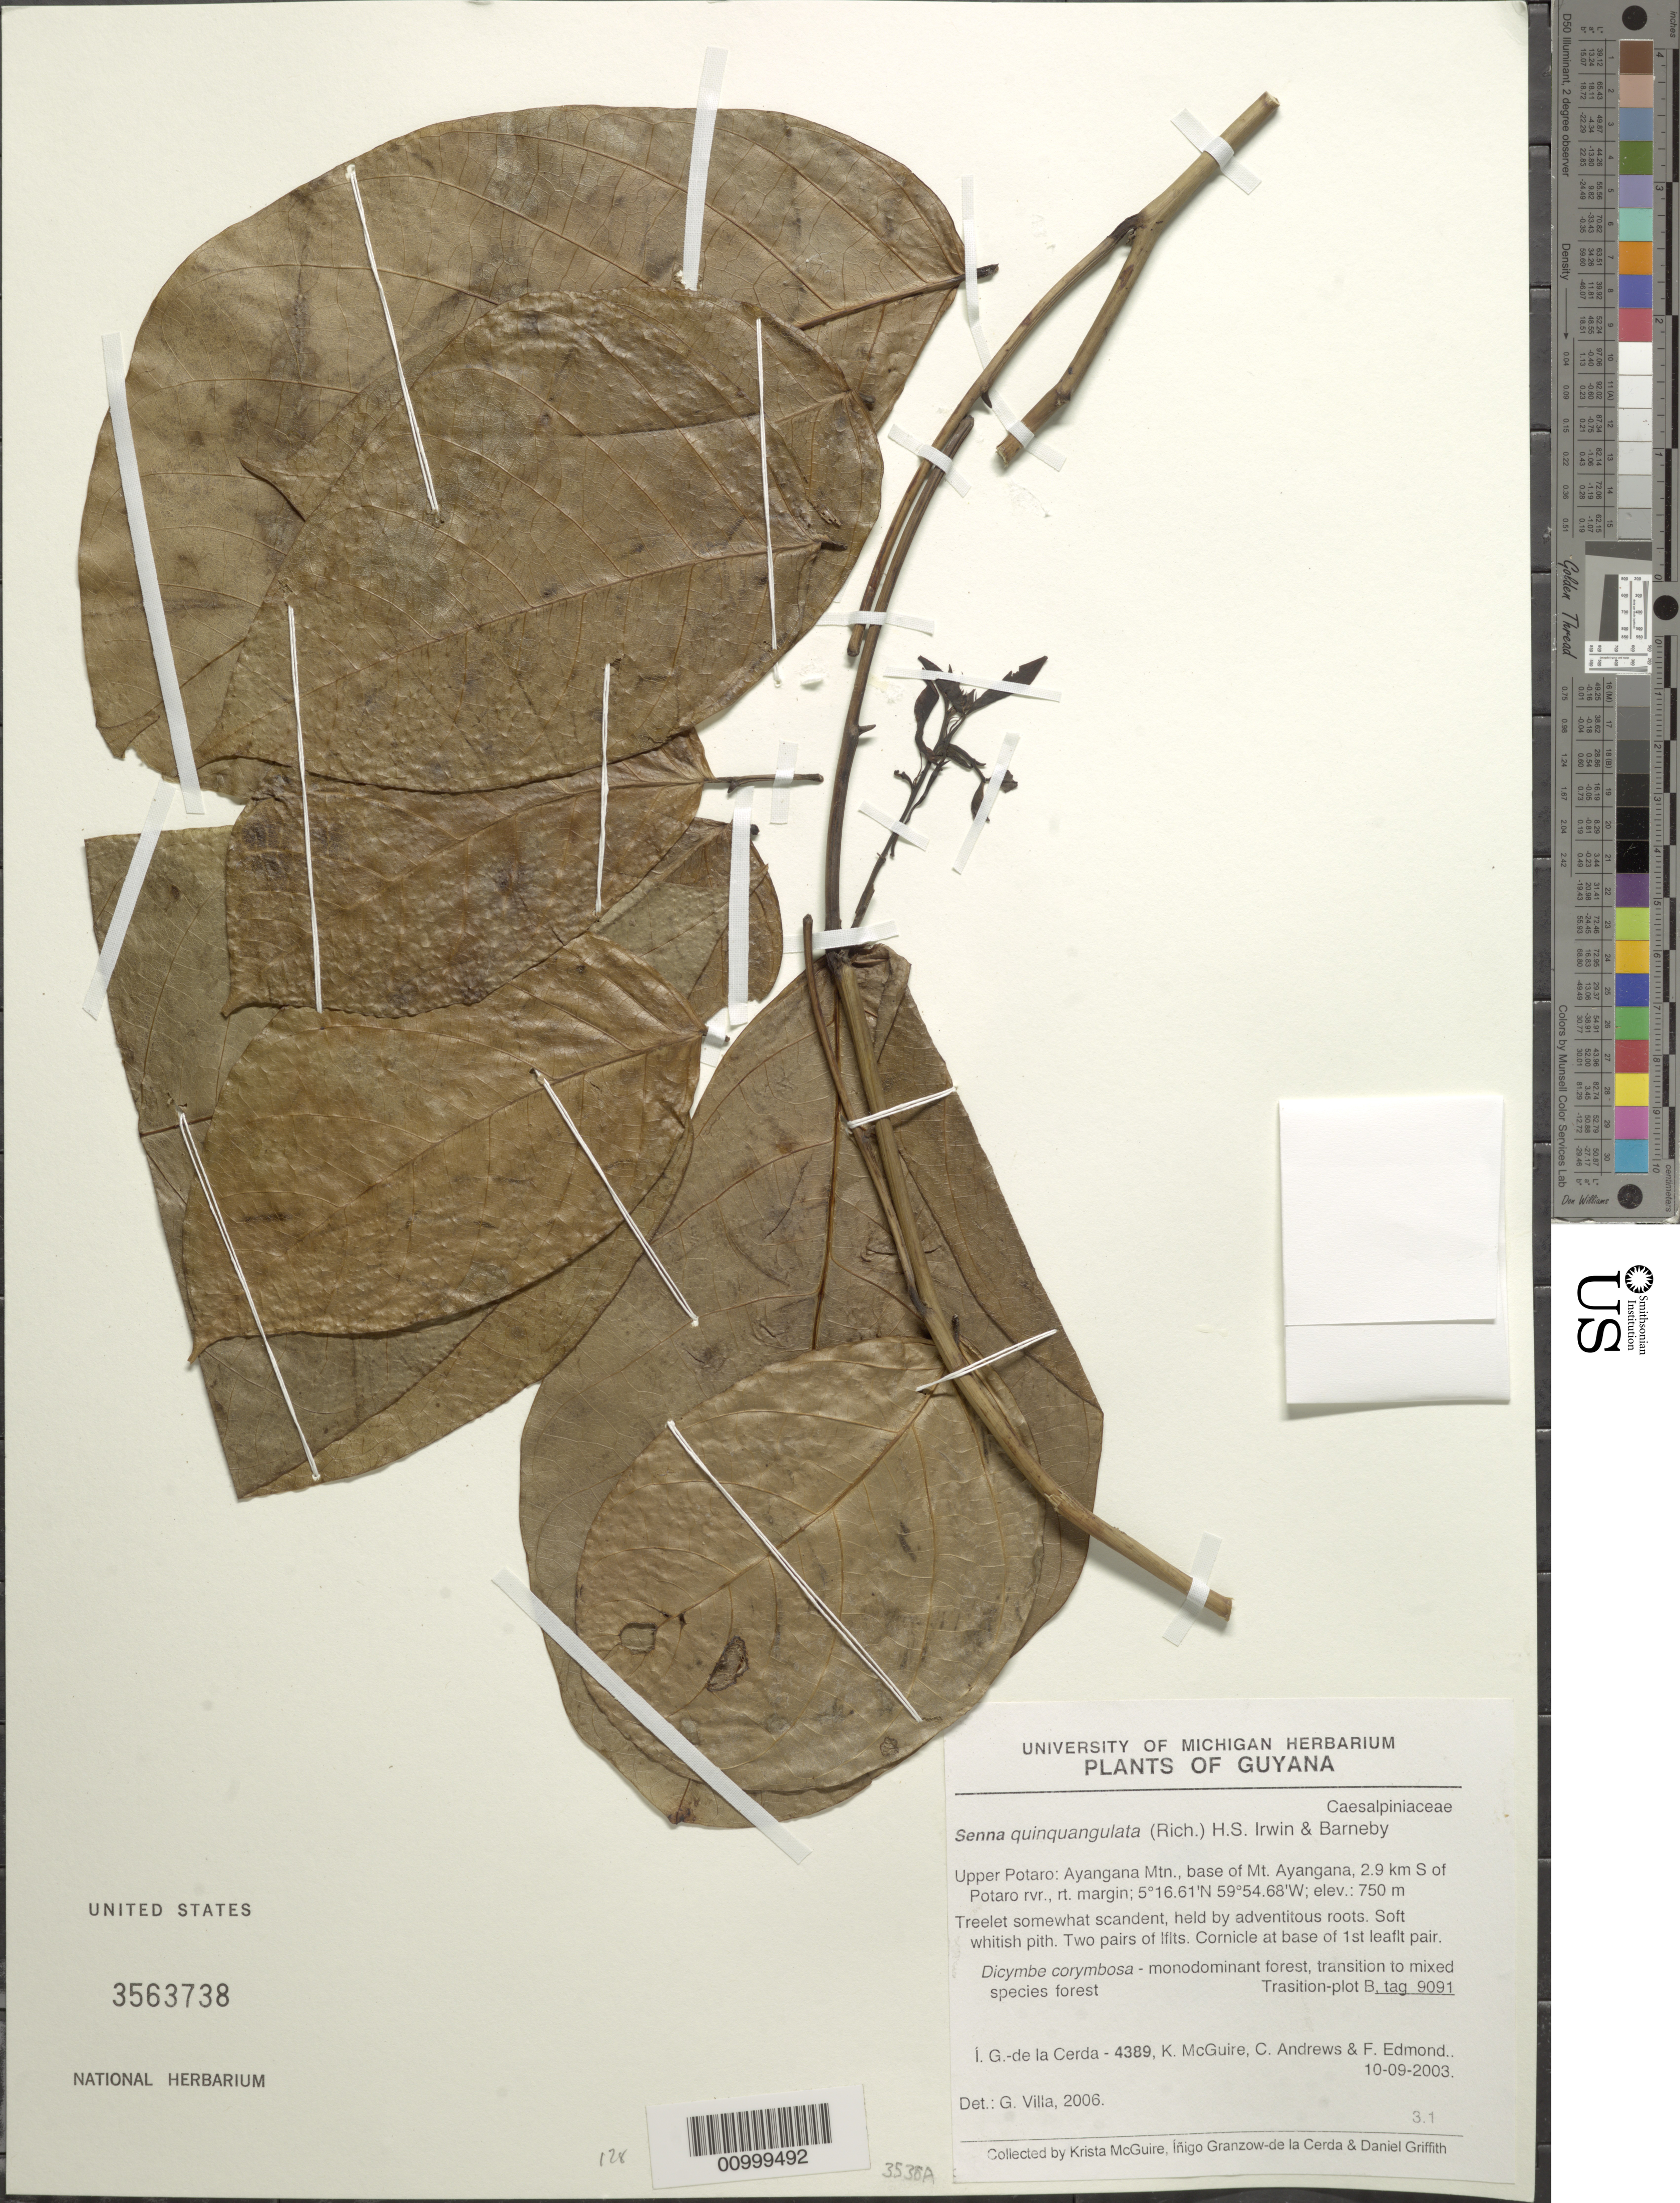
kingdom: Plantae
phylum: Tracheophyta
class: Magnoliopsida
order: Fabales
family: Fabaceae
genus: Senna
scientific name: Senna quinquangulata var. quinquangulata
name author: H.S. Irwin & Barneby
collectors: I. de la Cerda, K. McGuire, C. Andrews & F. Edmond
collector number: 4389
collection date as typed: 10-Sep-03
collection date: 2003-09-10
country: Guyana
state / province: Potaro-Siparuni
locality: Upper Potaro: Ayangana Mtn., base of Mt. Ayangana, 2.9 km S of Potaro rvr., rt margin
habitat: (Dicymbe corymbosa-monodominant forest, transition to mixed species forest.) Transition-plot B, tag 9091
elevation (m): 750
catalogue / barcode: US 3563738